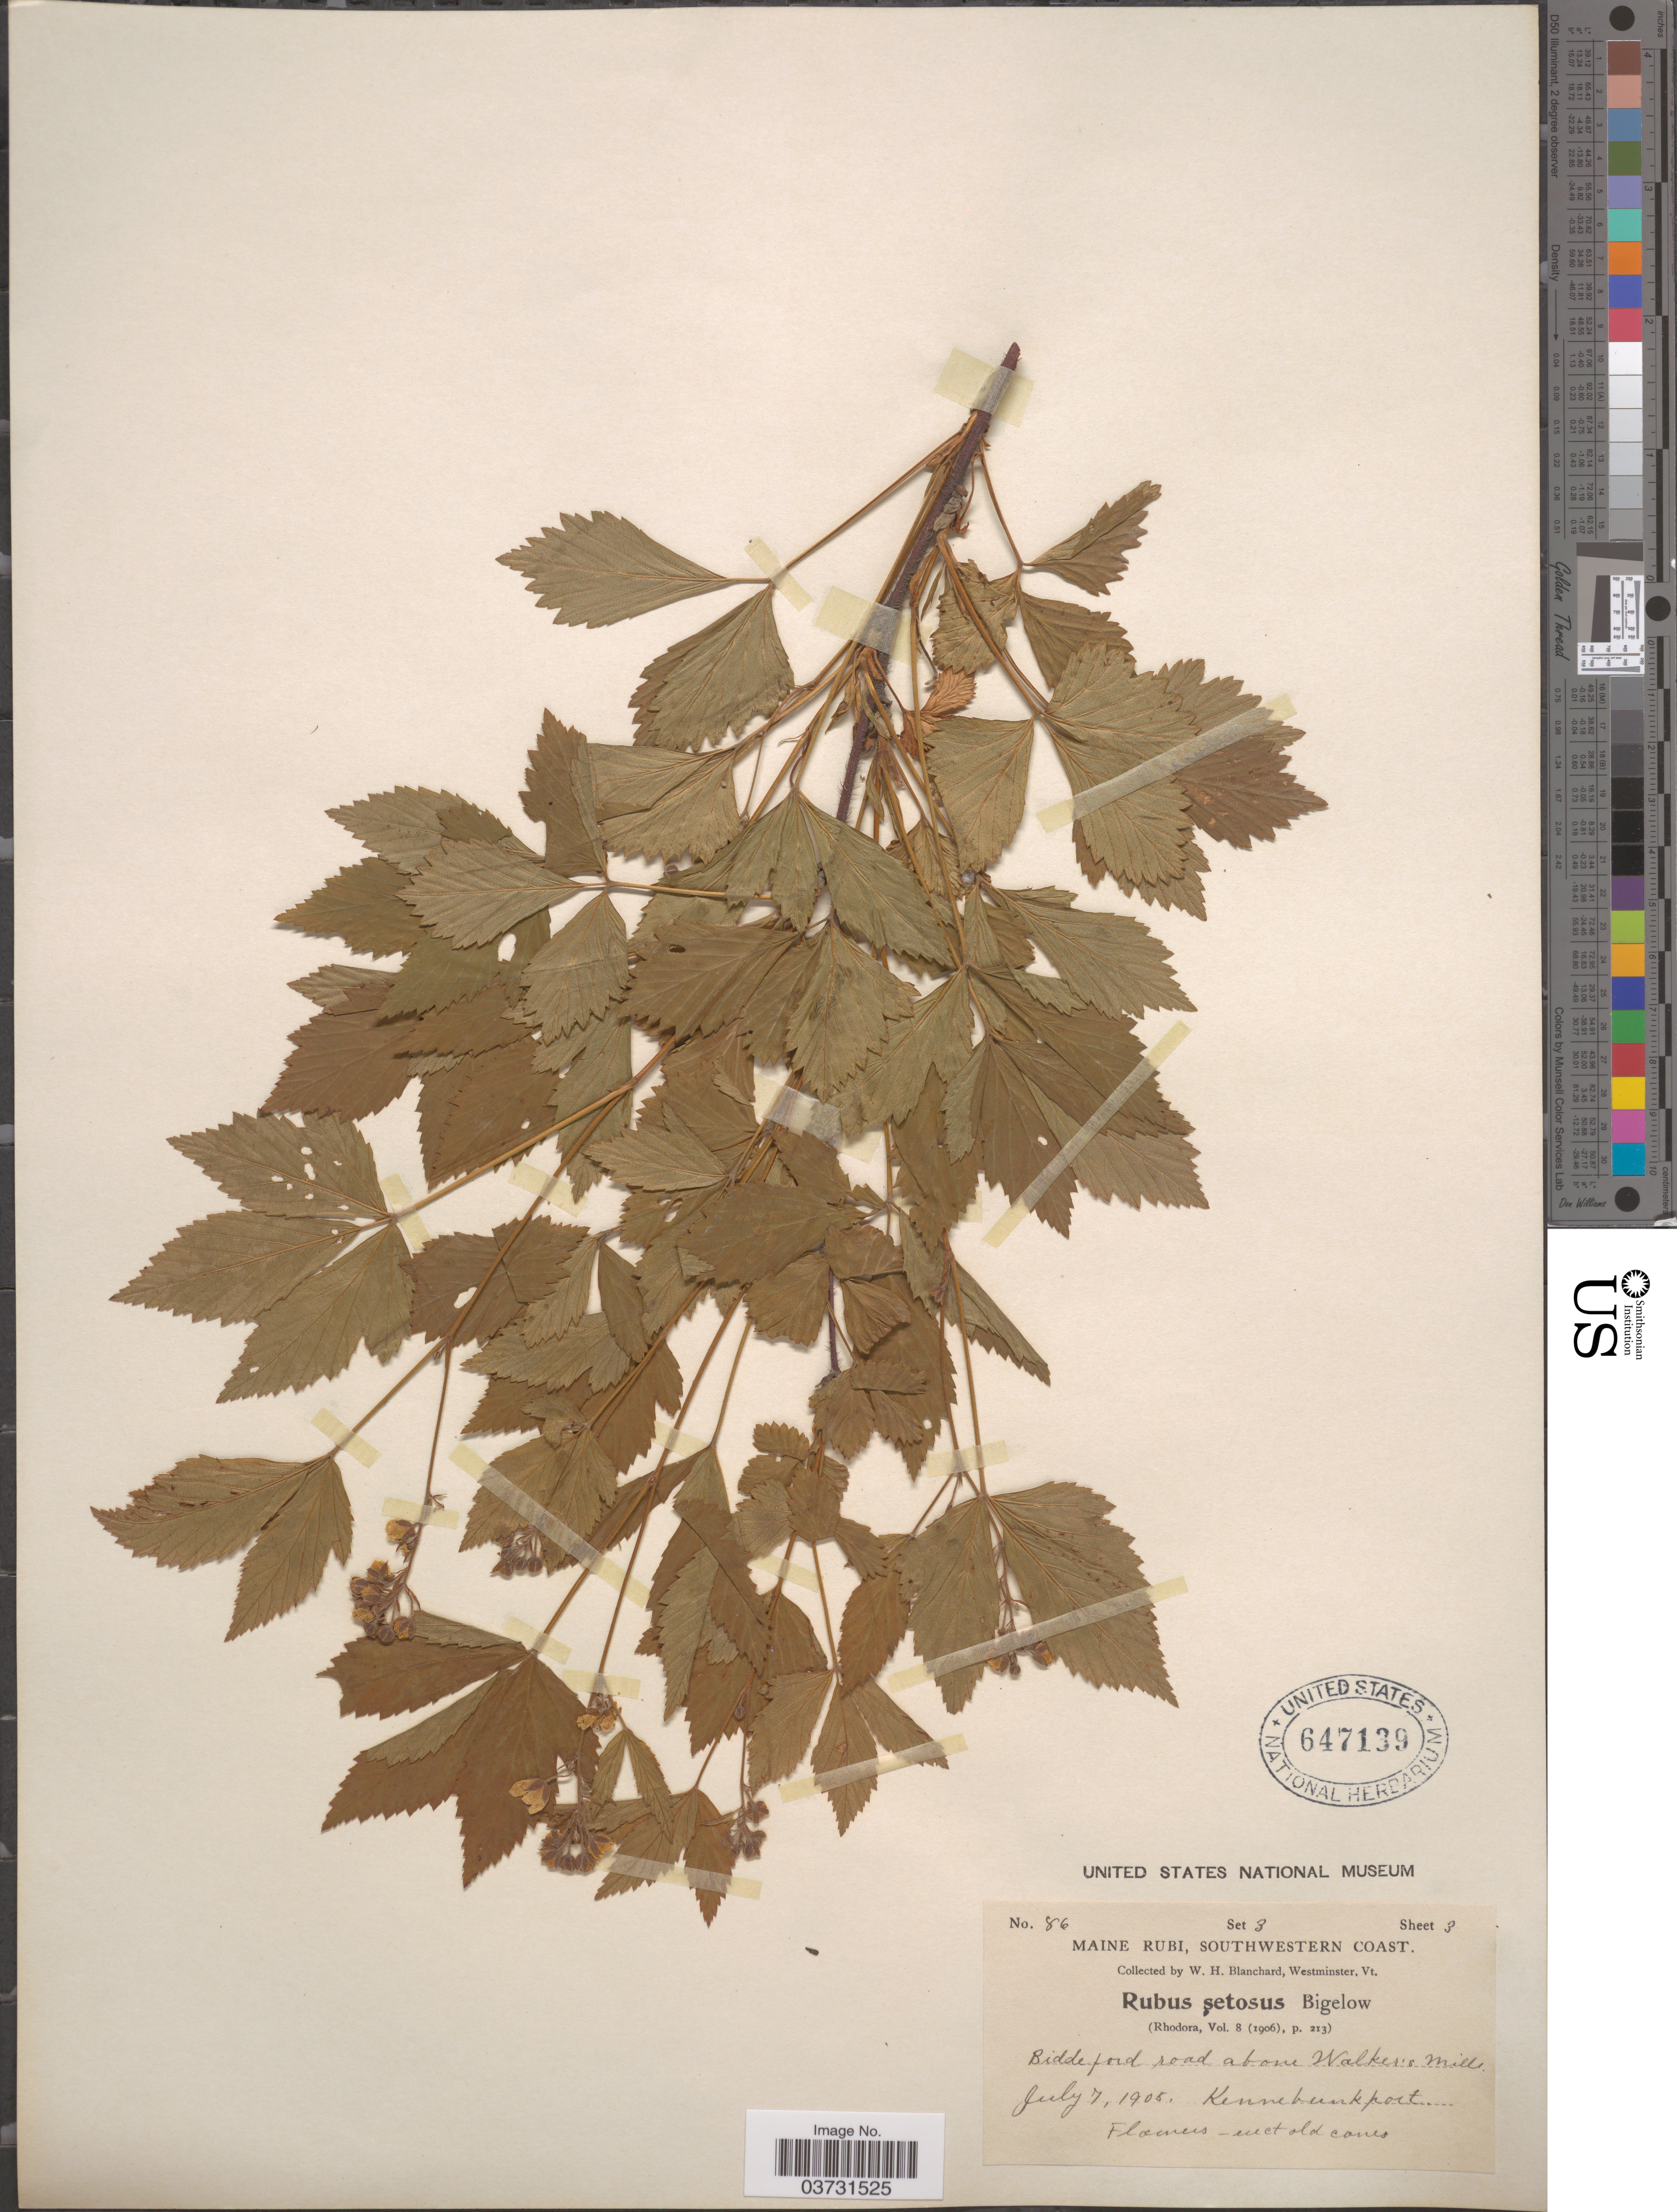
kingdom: Plantae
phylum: Tracheophyta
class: Magnoliopsida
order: Rosales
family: Rosaceae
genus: Rubus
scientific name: Rubus nigricans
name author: Rydb. in Britton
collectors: W. H. Blanchard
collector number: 86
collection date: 1905-07-07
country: United States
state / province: Maine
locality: Southwestern Coast. Biddeford road above Walker's Mill. Kennebunkport.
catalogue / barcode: US 647139